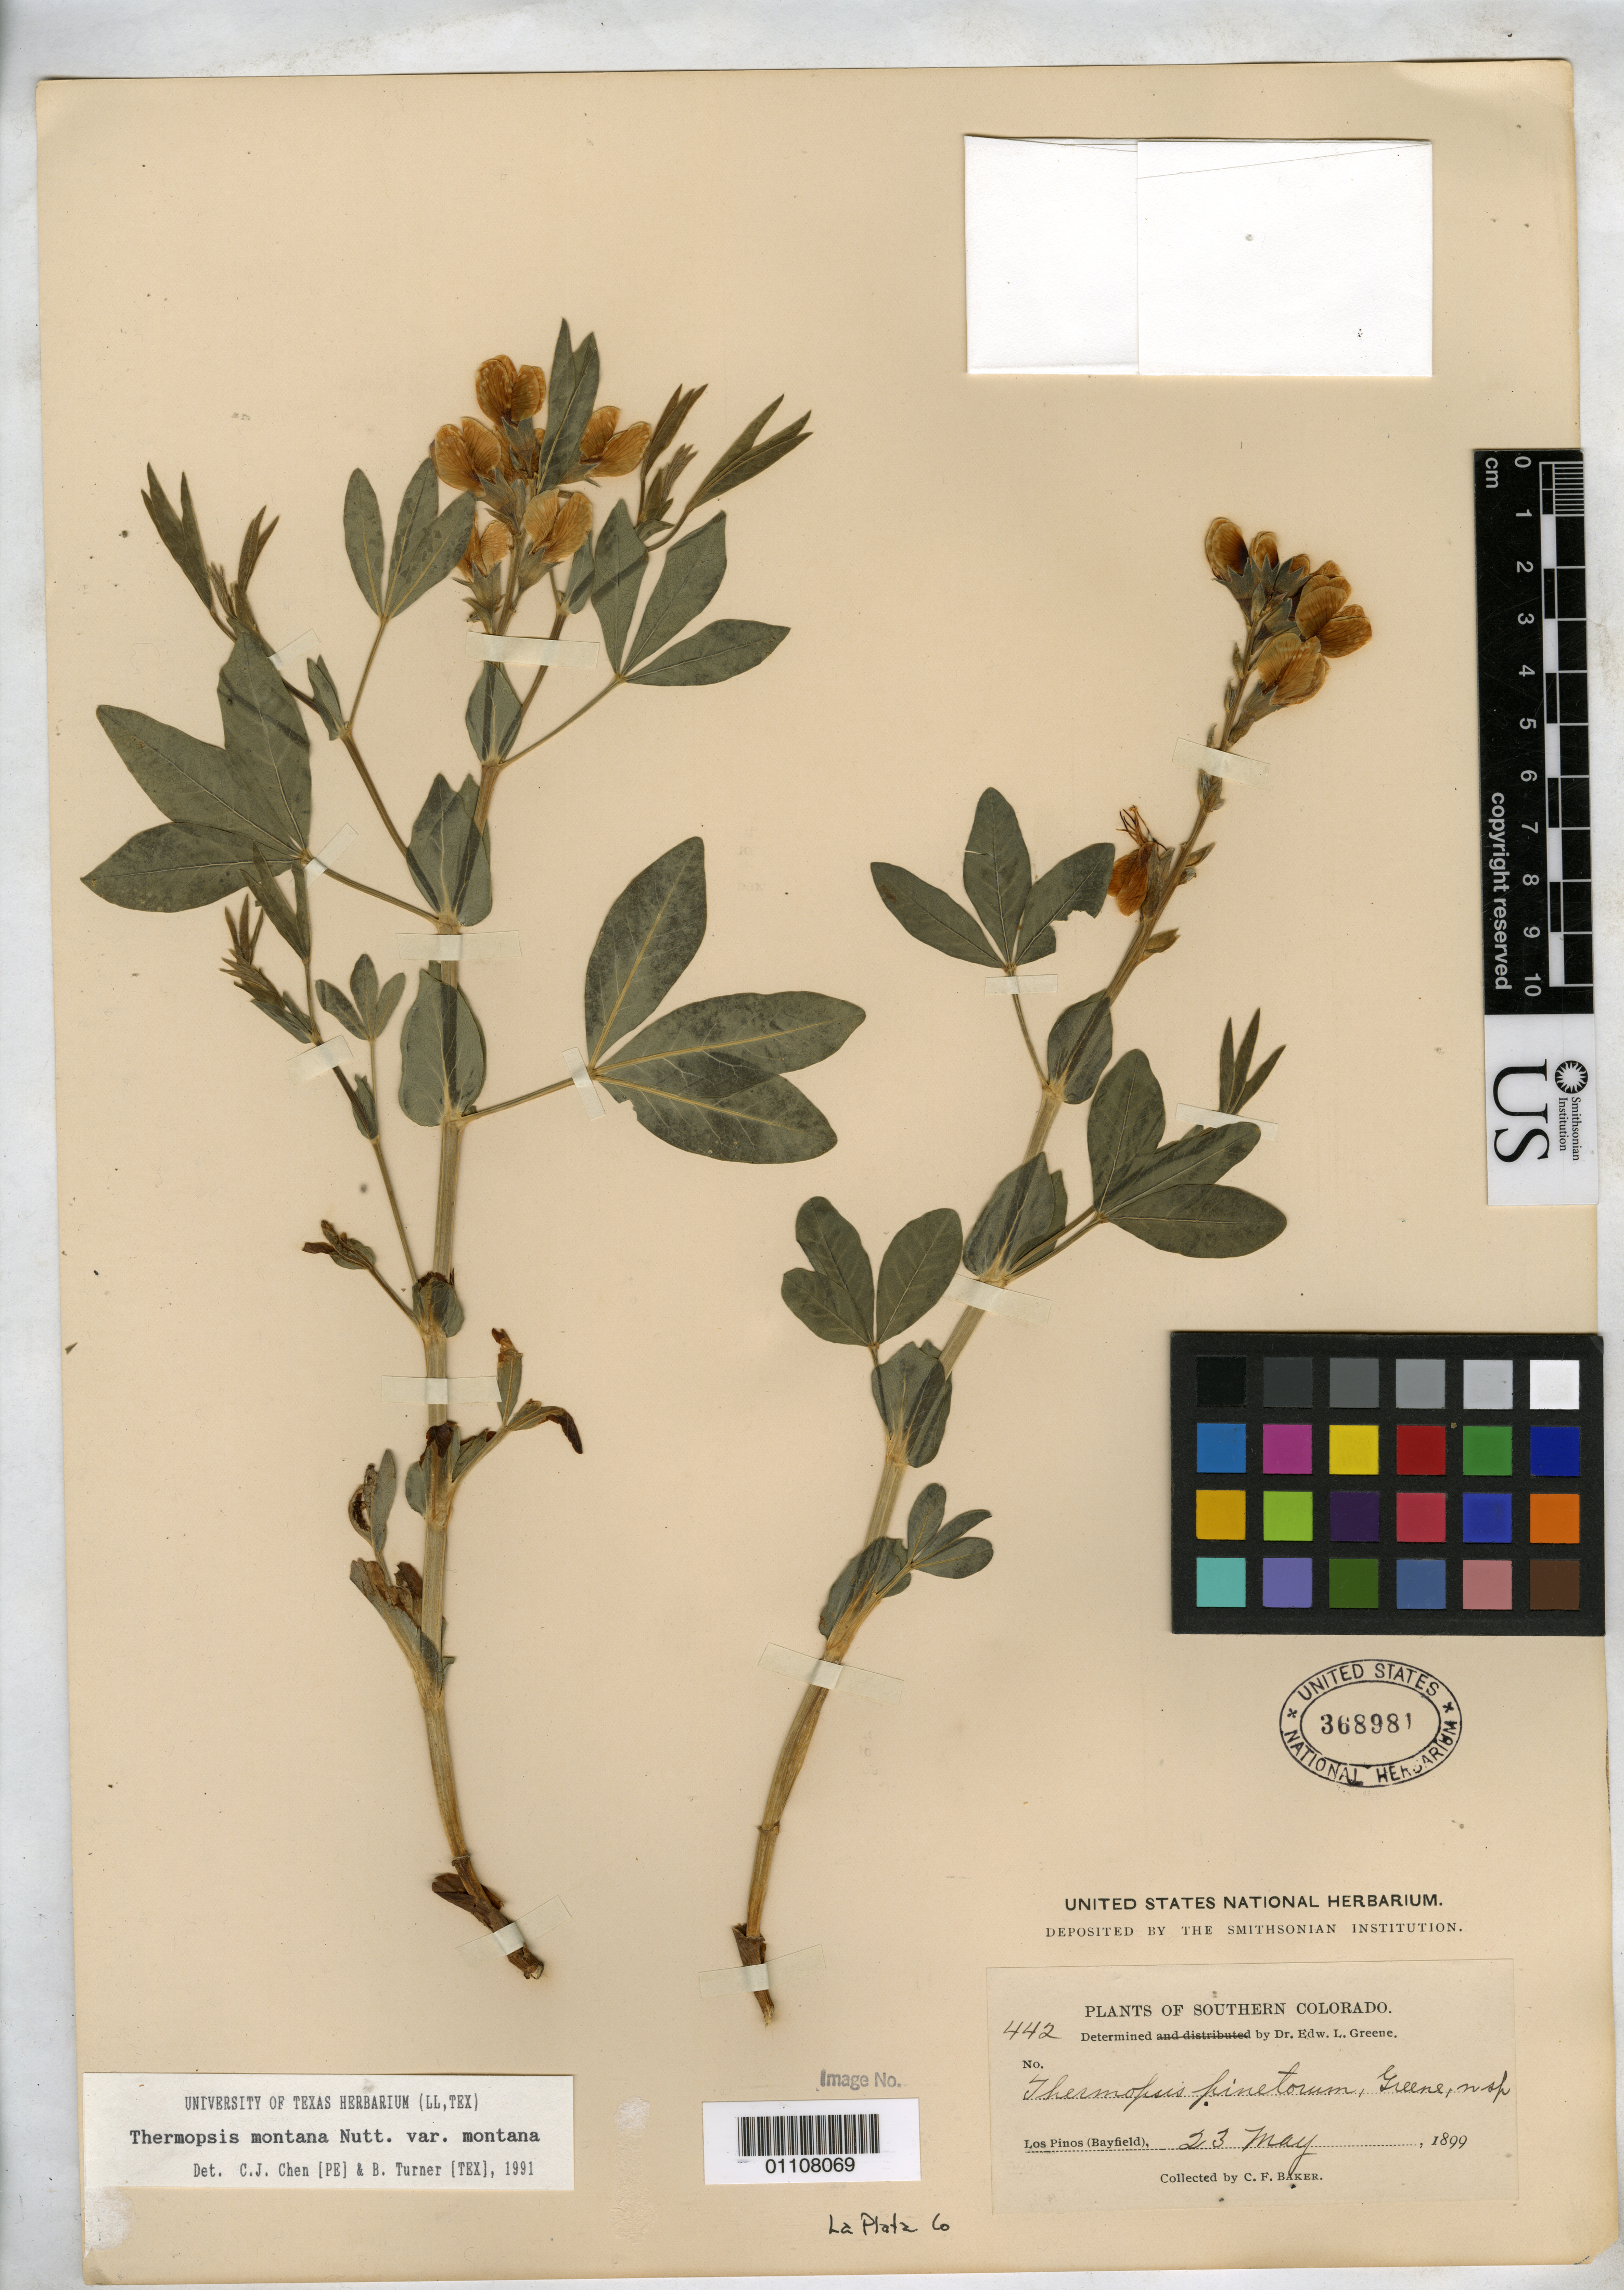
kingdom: Plantae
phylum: Tracheophyta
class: Magnoliopsida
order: Fabales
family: Fabaceae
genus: Thermopsis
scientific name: Thermopsis pinetorum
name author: Greene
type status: Syntype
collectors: C. F. Baker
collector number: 442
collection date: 1899-05-23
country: United States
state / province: Colorado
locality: Los Pinos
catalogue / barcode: US 368981